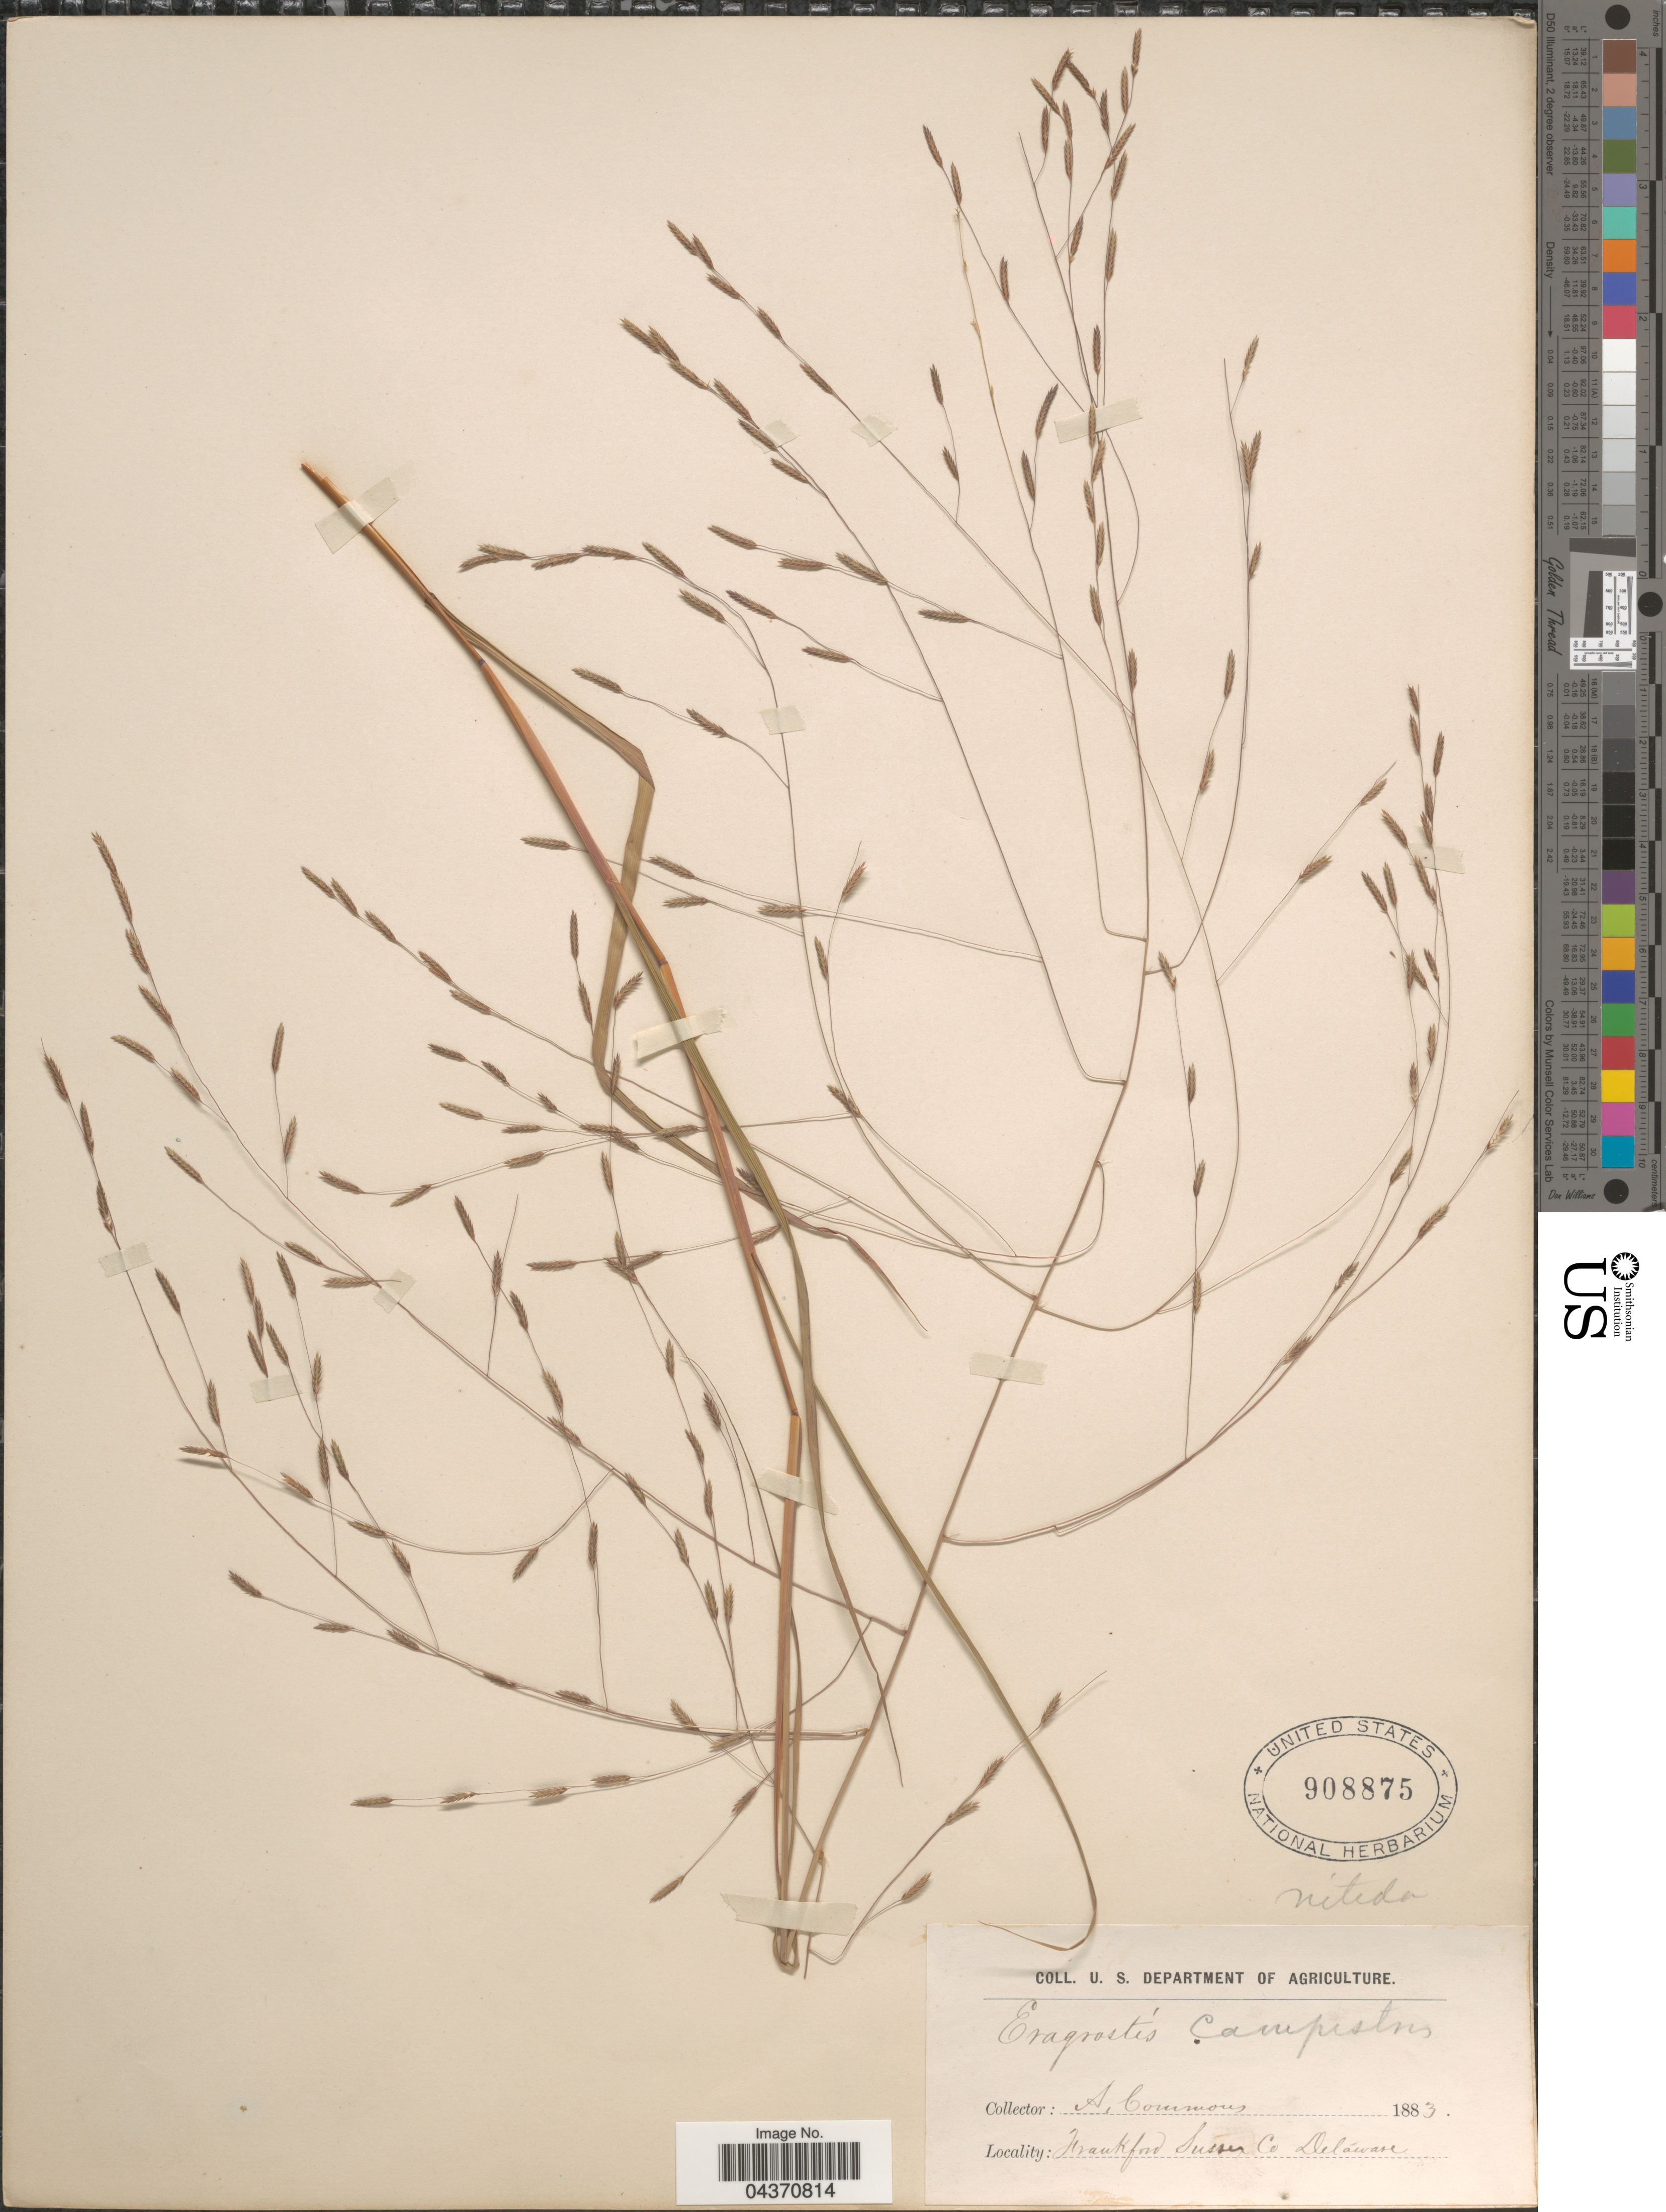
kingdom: Plantae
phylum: Tracheophyta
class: Liliopsida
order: Poales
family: Poaceae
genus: Eragrostis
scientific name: Eragrostis refracta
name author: (Muhl.) Scribn.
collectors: A. Commons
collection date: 1883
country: United States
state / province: Delaware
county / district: Sussex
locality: Frankford. Sussex Co.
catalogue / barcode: US 908875